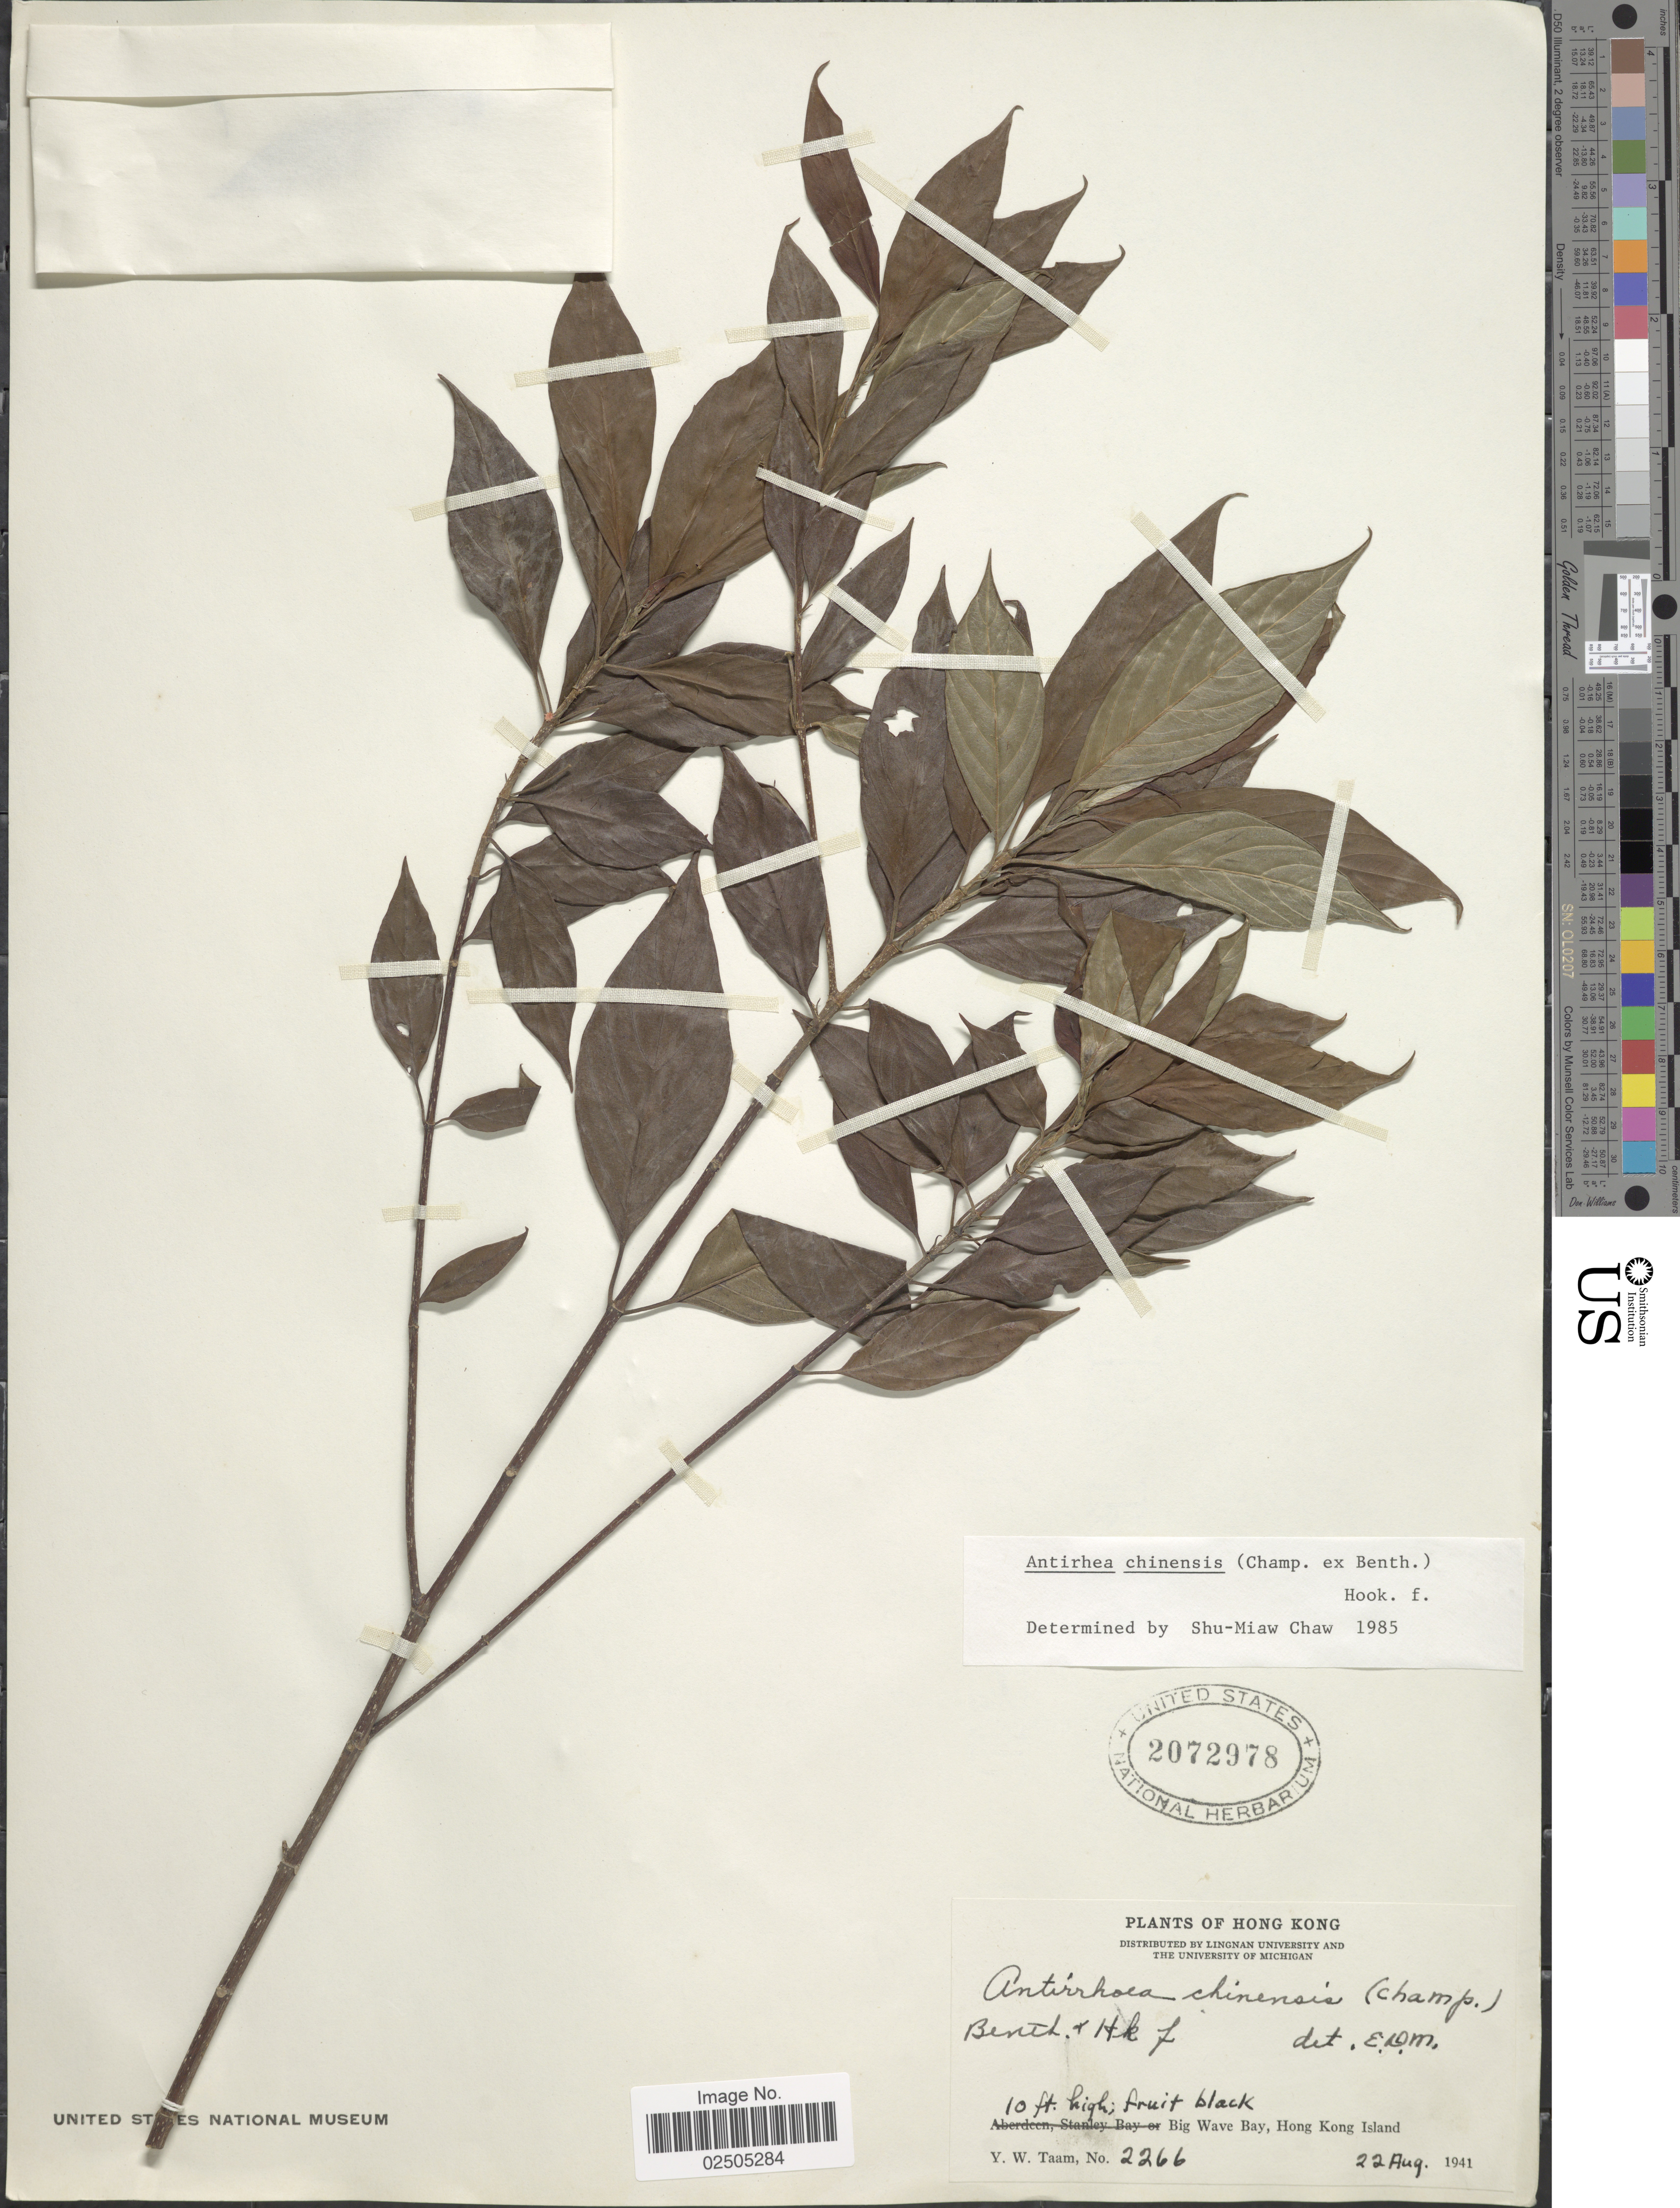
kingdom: Plantae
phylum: Tracheophyta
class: Magnoliopsida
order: Gentianales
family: Rubiaceae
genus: Antirhea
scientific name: Antirhea chinensis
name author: (Champ. ex Benth.) Benth. & Hook. f. ex F.B. Forbes & Hemsl.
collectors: Y. W. Taam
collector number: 2266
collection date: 1941-08-22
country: China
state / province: Hong Kong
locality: Big Wave Bay, Hong Kong Island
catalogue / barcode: US 2072978